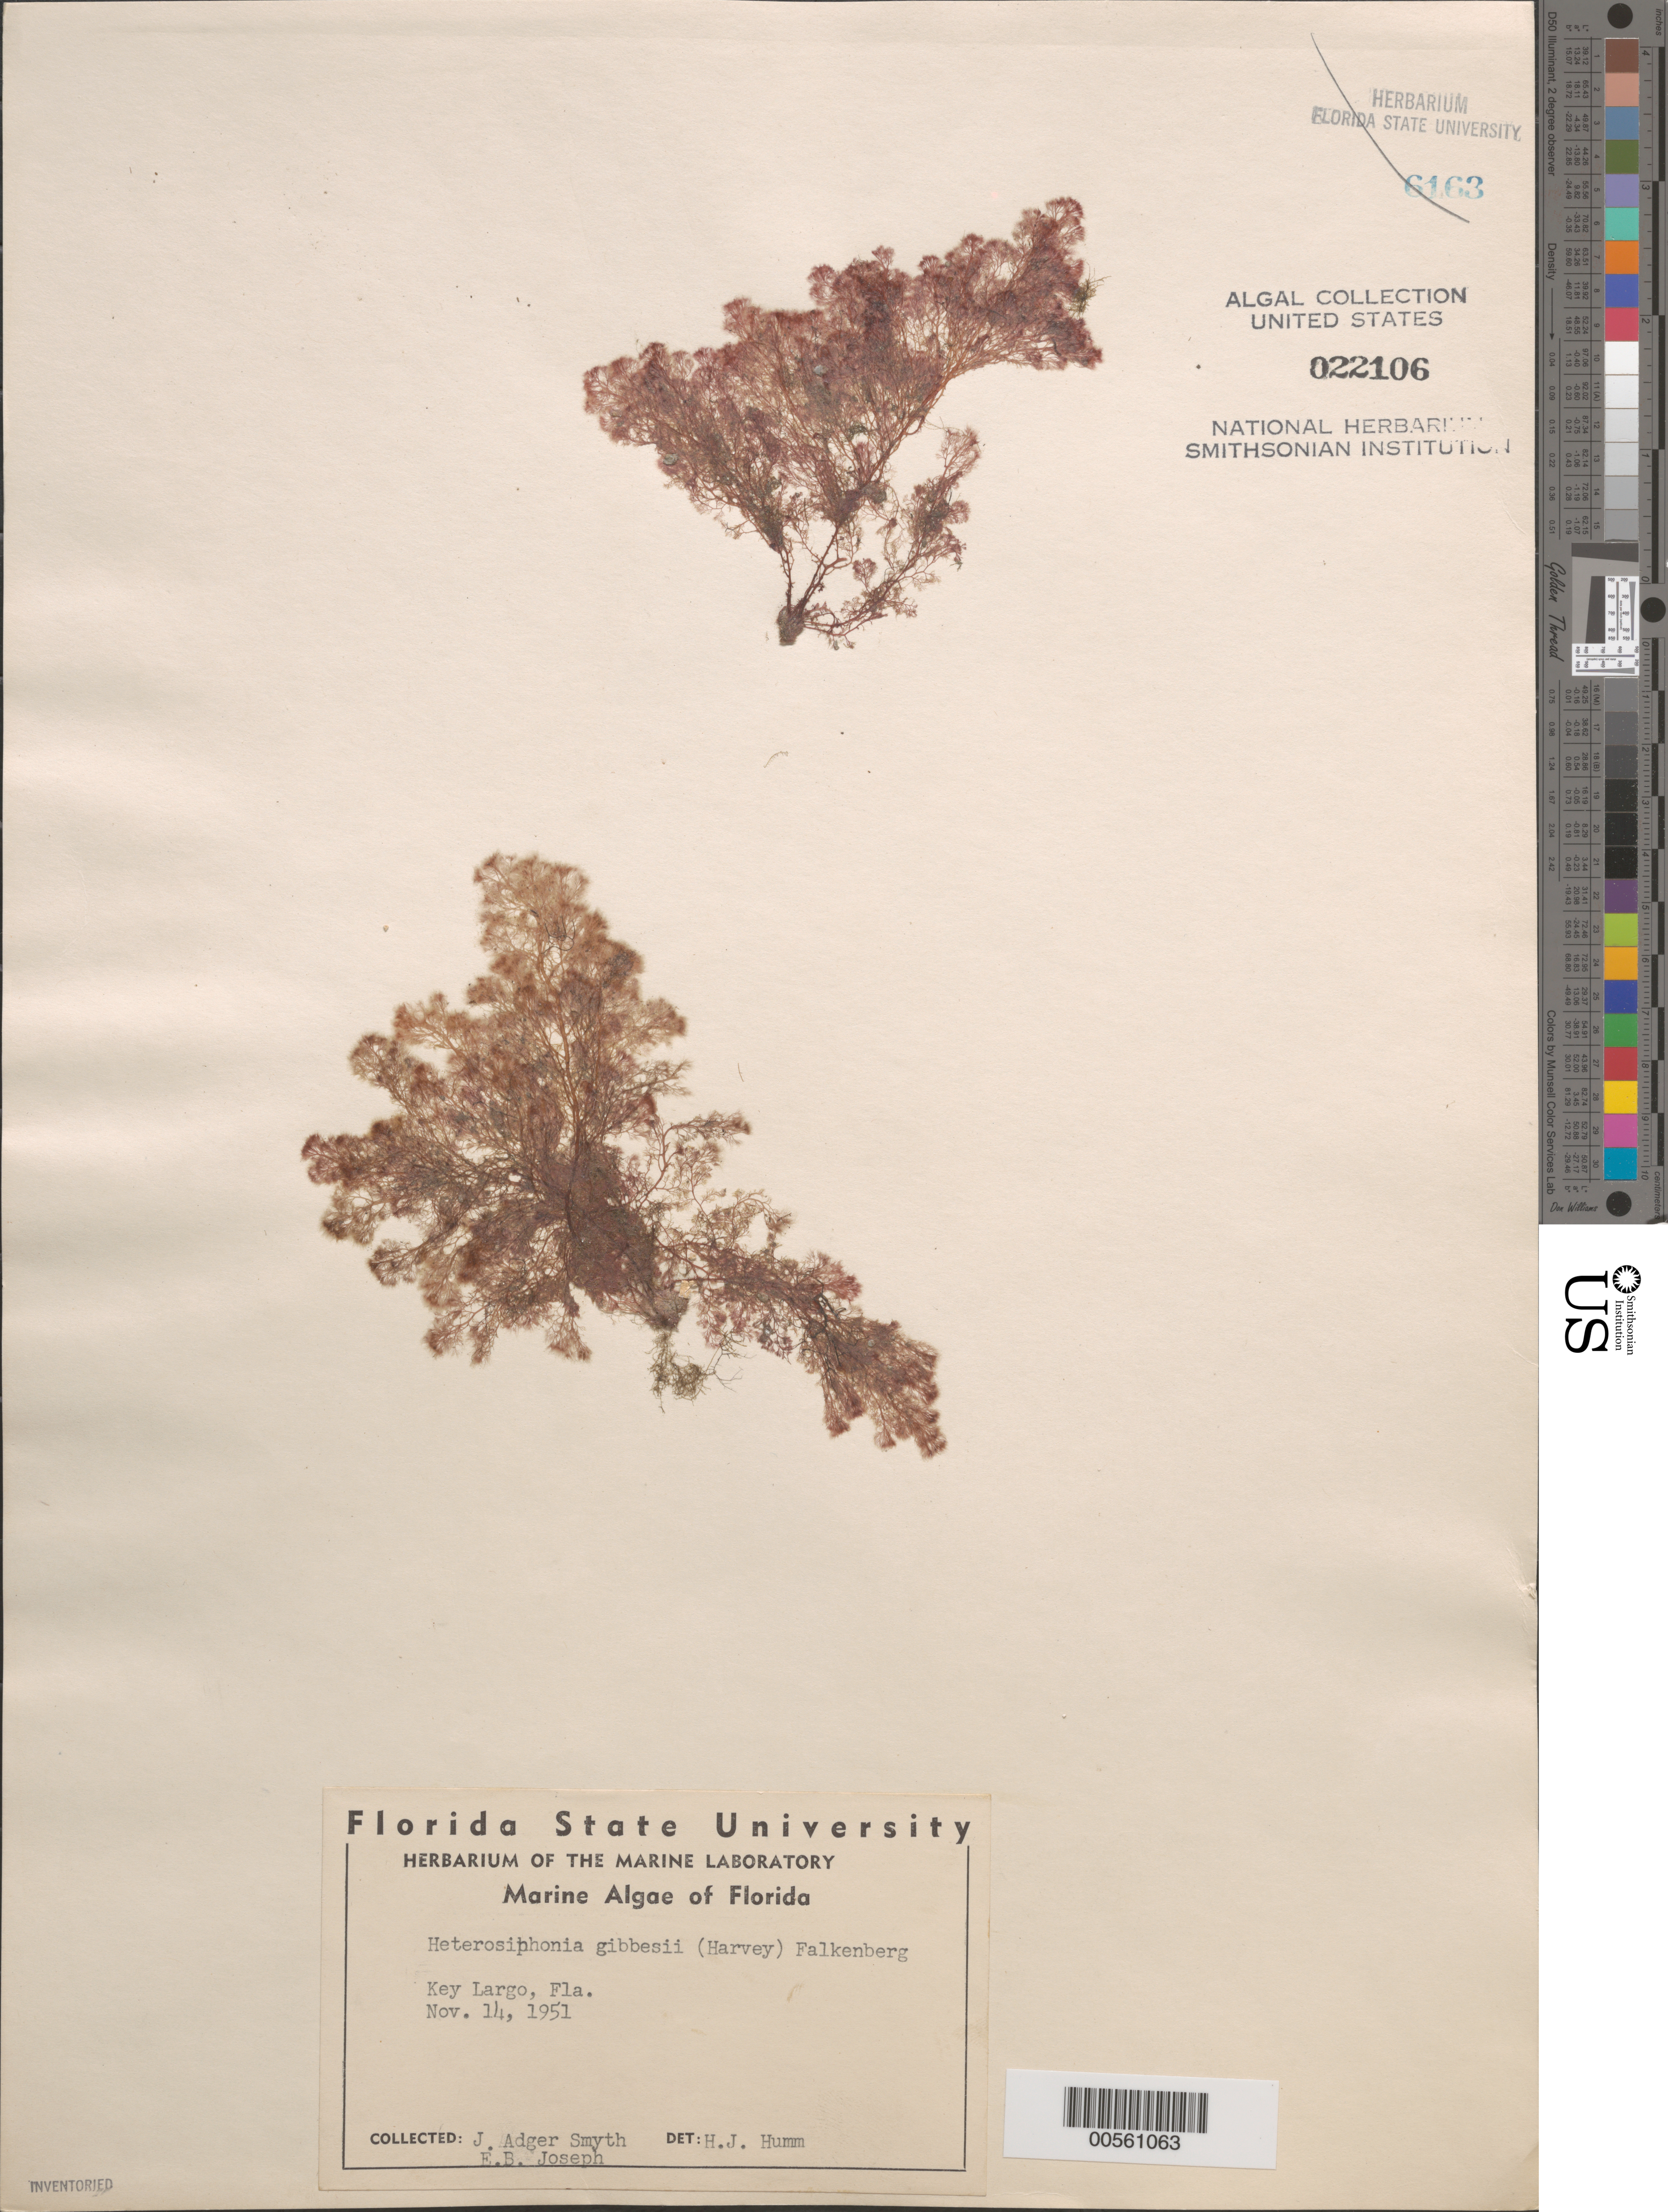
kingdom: Plantae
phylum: Rhodophyta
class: Florideophyceae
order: Ceramiales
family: Dasyaceae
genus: Heterosiphonia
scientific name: Heterosiphonia gibbesii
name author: (Harv.)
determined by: Humm, Harold J.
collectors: J. Smyth & E. Joseph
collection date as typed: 14 Nov 1951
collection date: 1951-11-14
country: United States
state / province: Florida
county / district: Monroe County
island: Key Largo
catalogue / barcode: US 22106